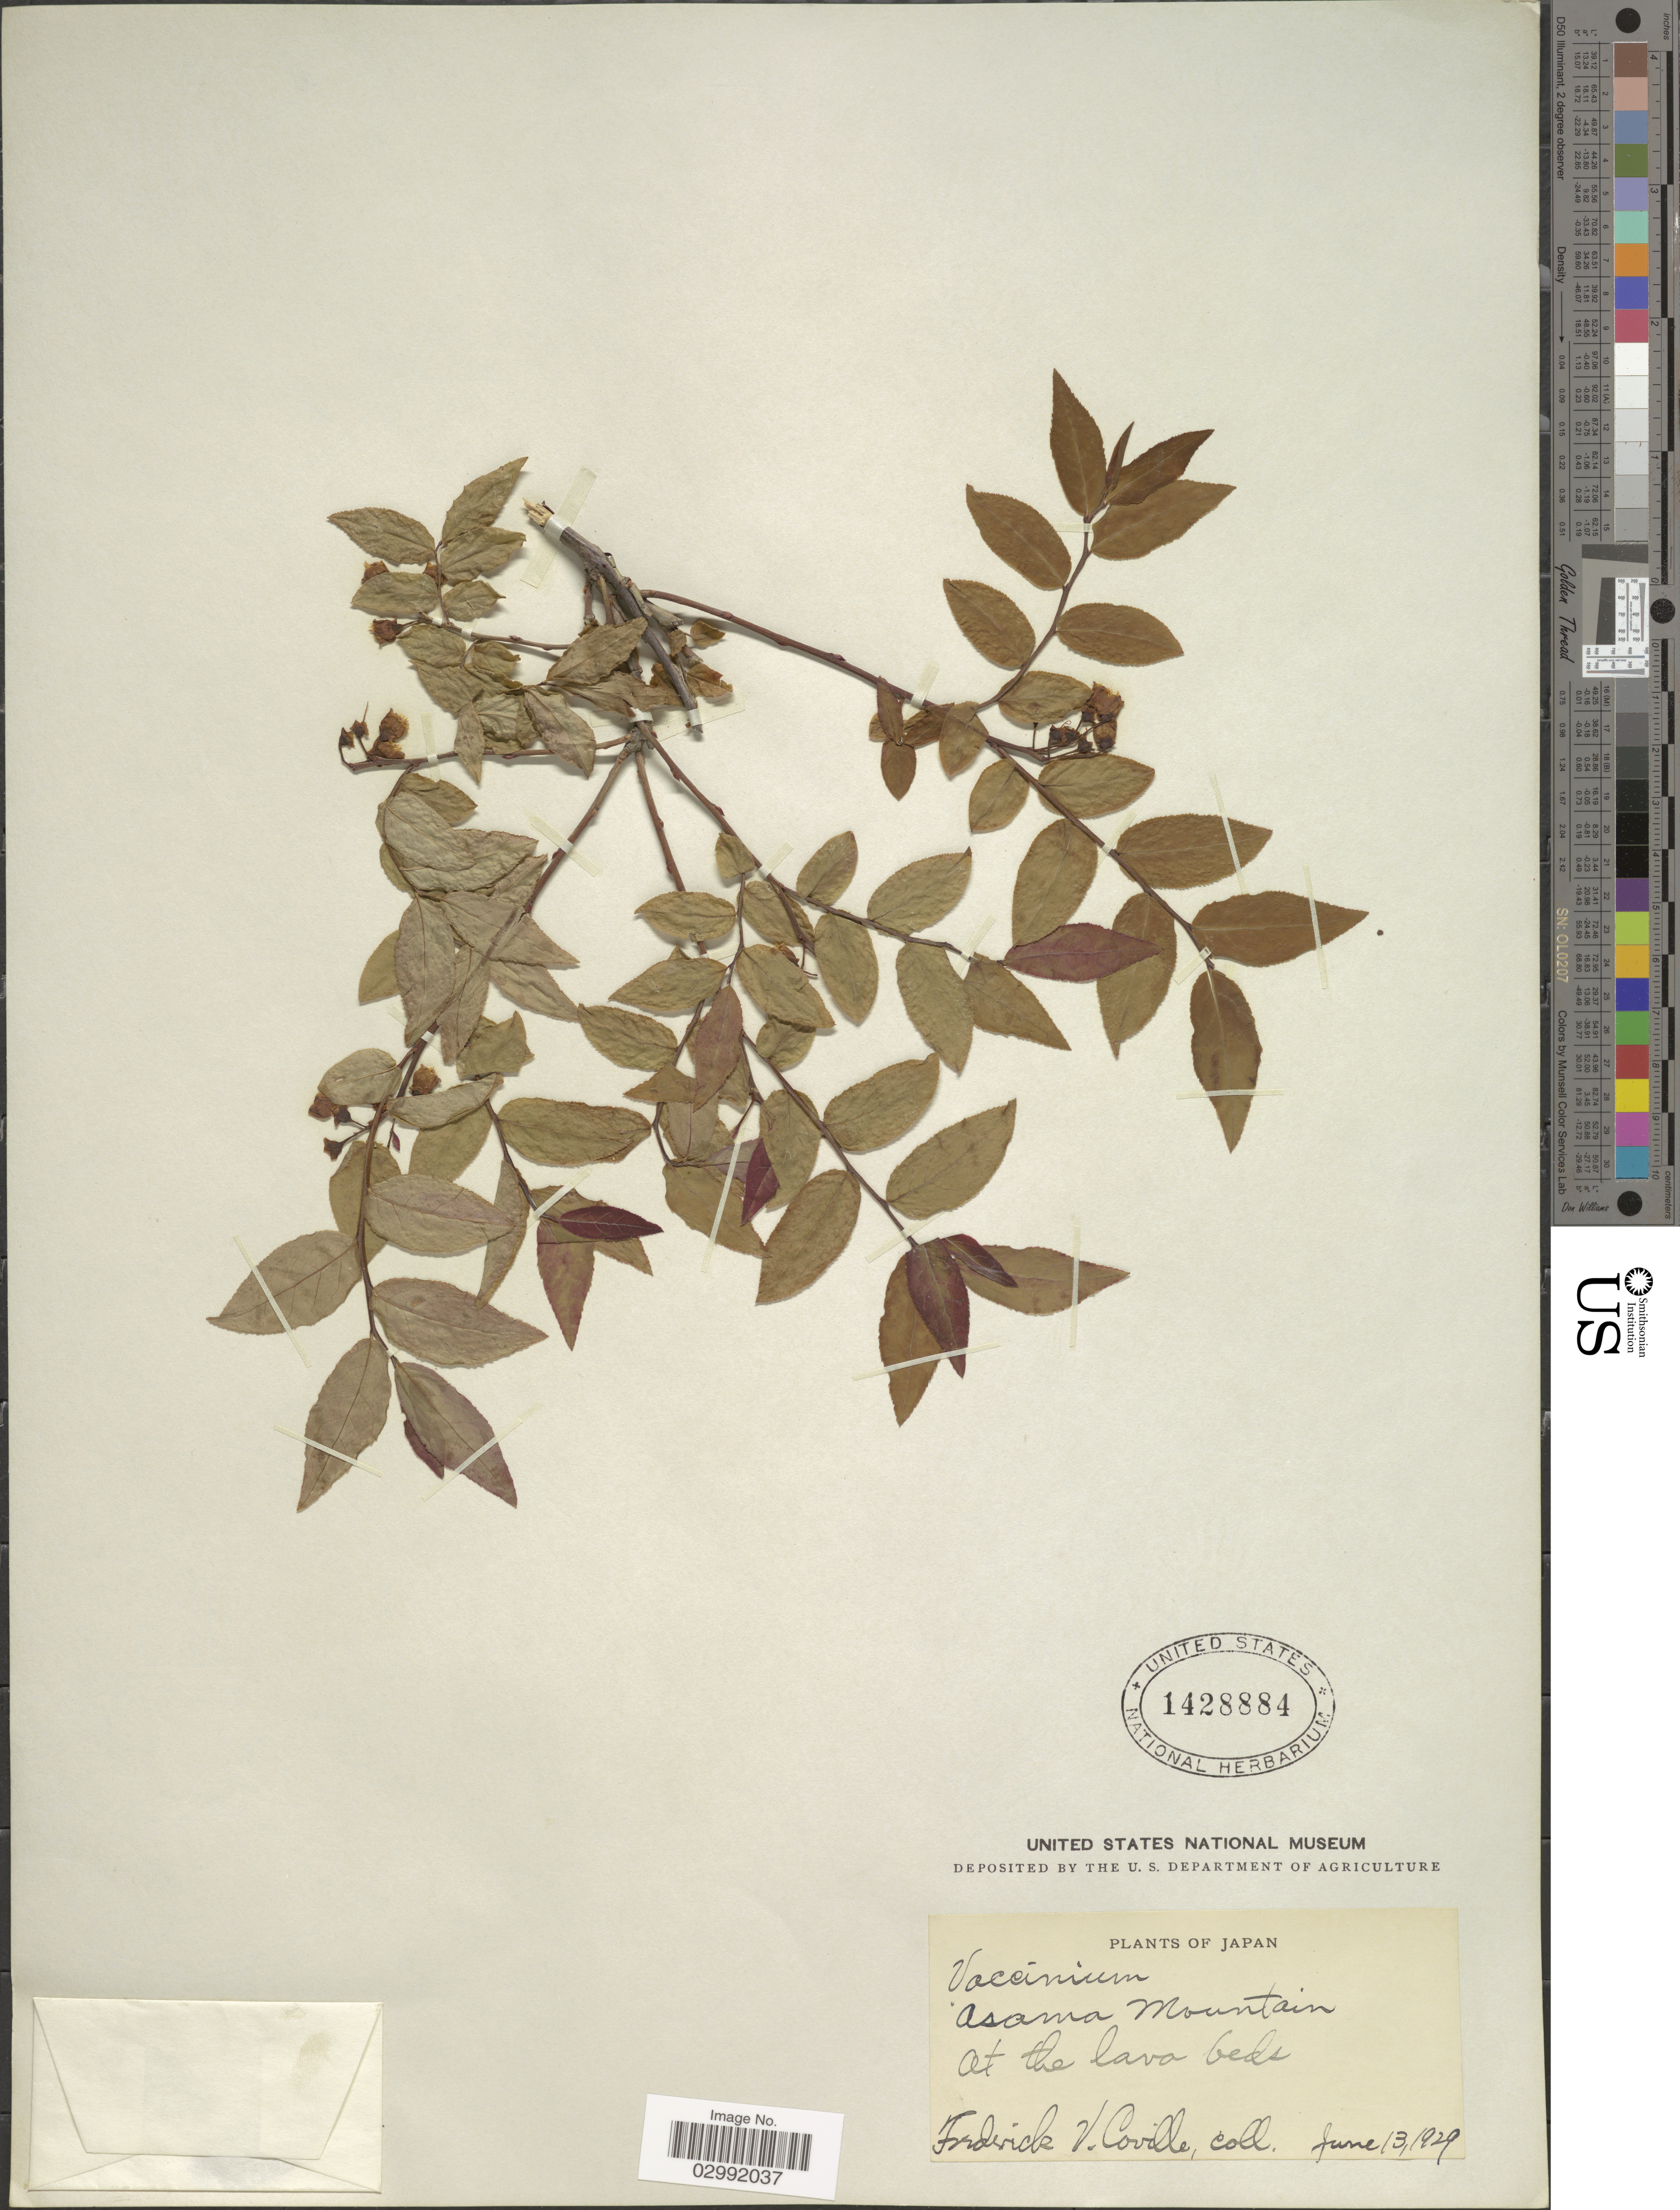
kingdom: Plantae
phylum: Tracheophyta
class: Magnoliopsida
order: Ericales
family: Ericaceae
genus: Vaccinium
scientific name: Vaccinium hirtum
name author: Thunb.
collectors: F. V. Coville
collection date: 1929-06-13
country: Japan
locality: Asama Mountain.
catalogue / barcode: US 1428884